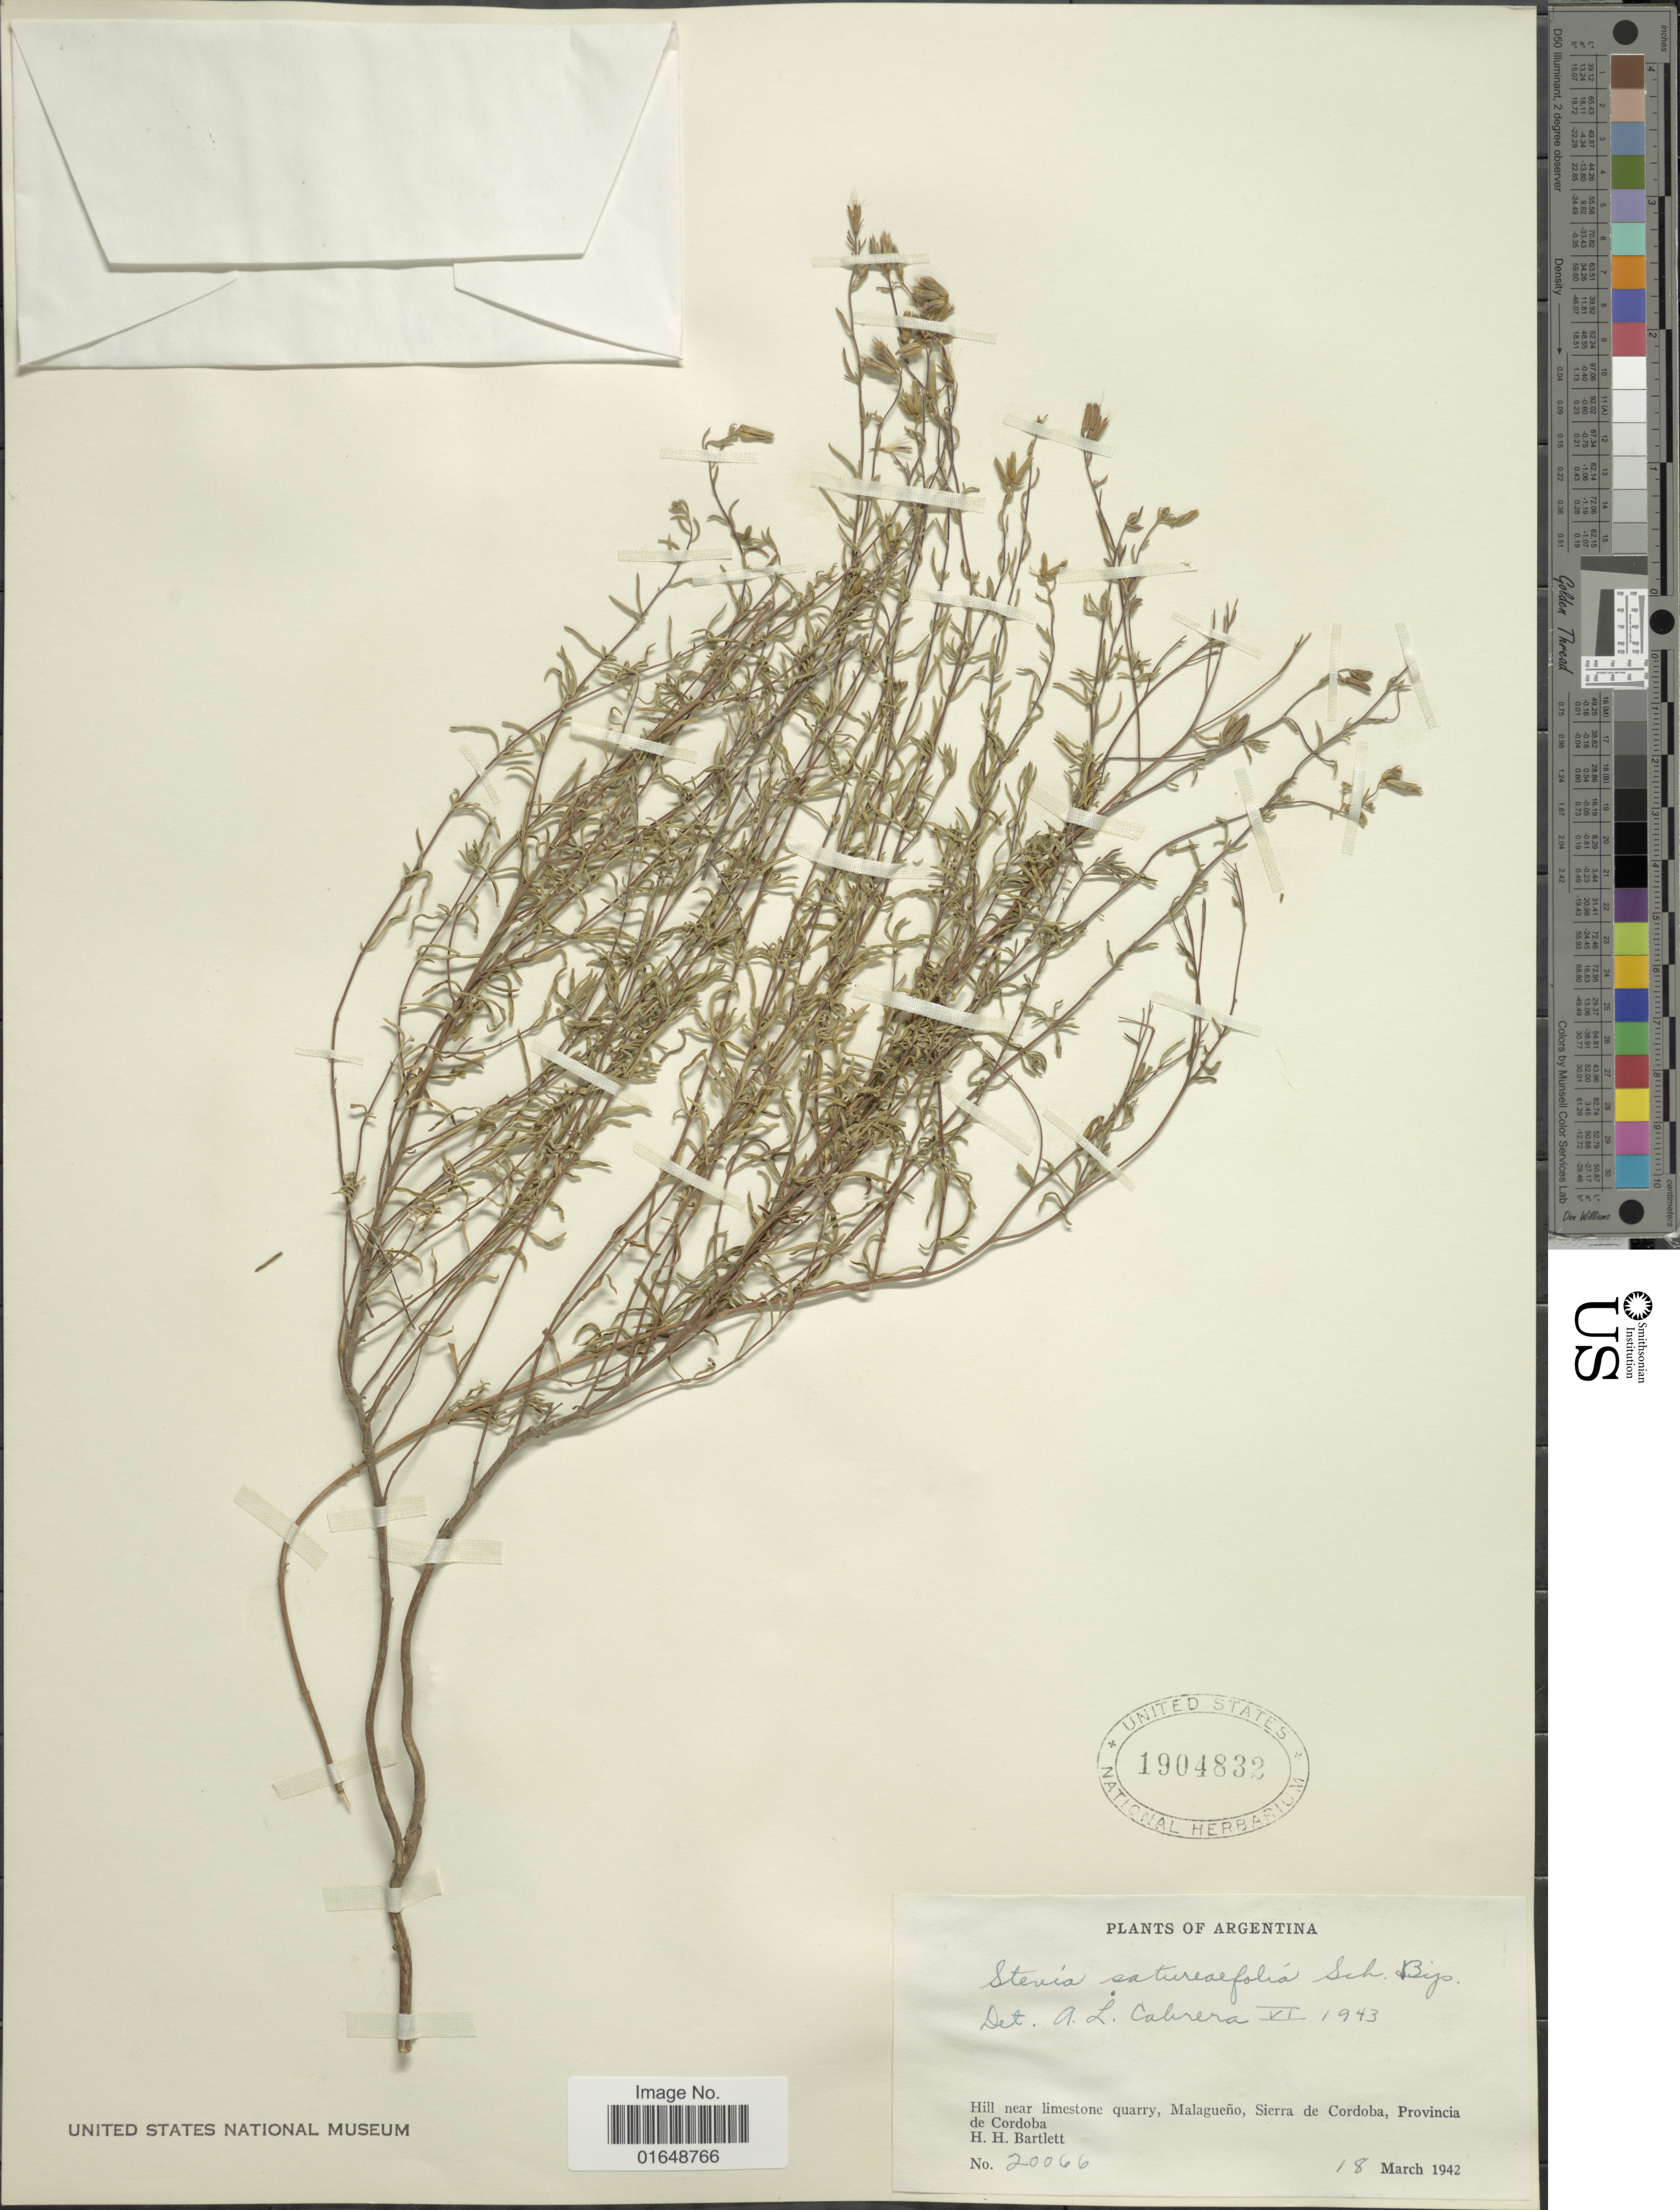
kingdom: Plantae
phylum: Tracheophyta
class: Magnoliopsida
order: Asterales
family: Asteraceae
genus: Stevia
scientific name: Stevia satureifolia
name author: (Lam.) Cav.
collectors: H. H. Bartlett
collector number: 20066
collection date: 1942-03-18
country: Argentina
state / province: Cordoba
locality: Hill near limestone quarry, Malagueñ, Sierra de Cordoba, Provincia de Cordoba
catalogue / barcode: US 1904832